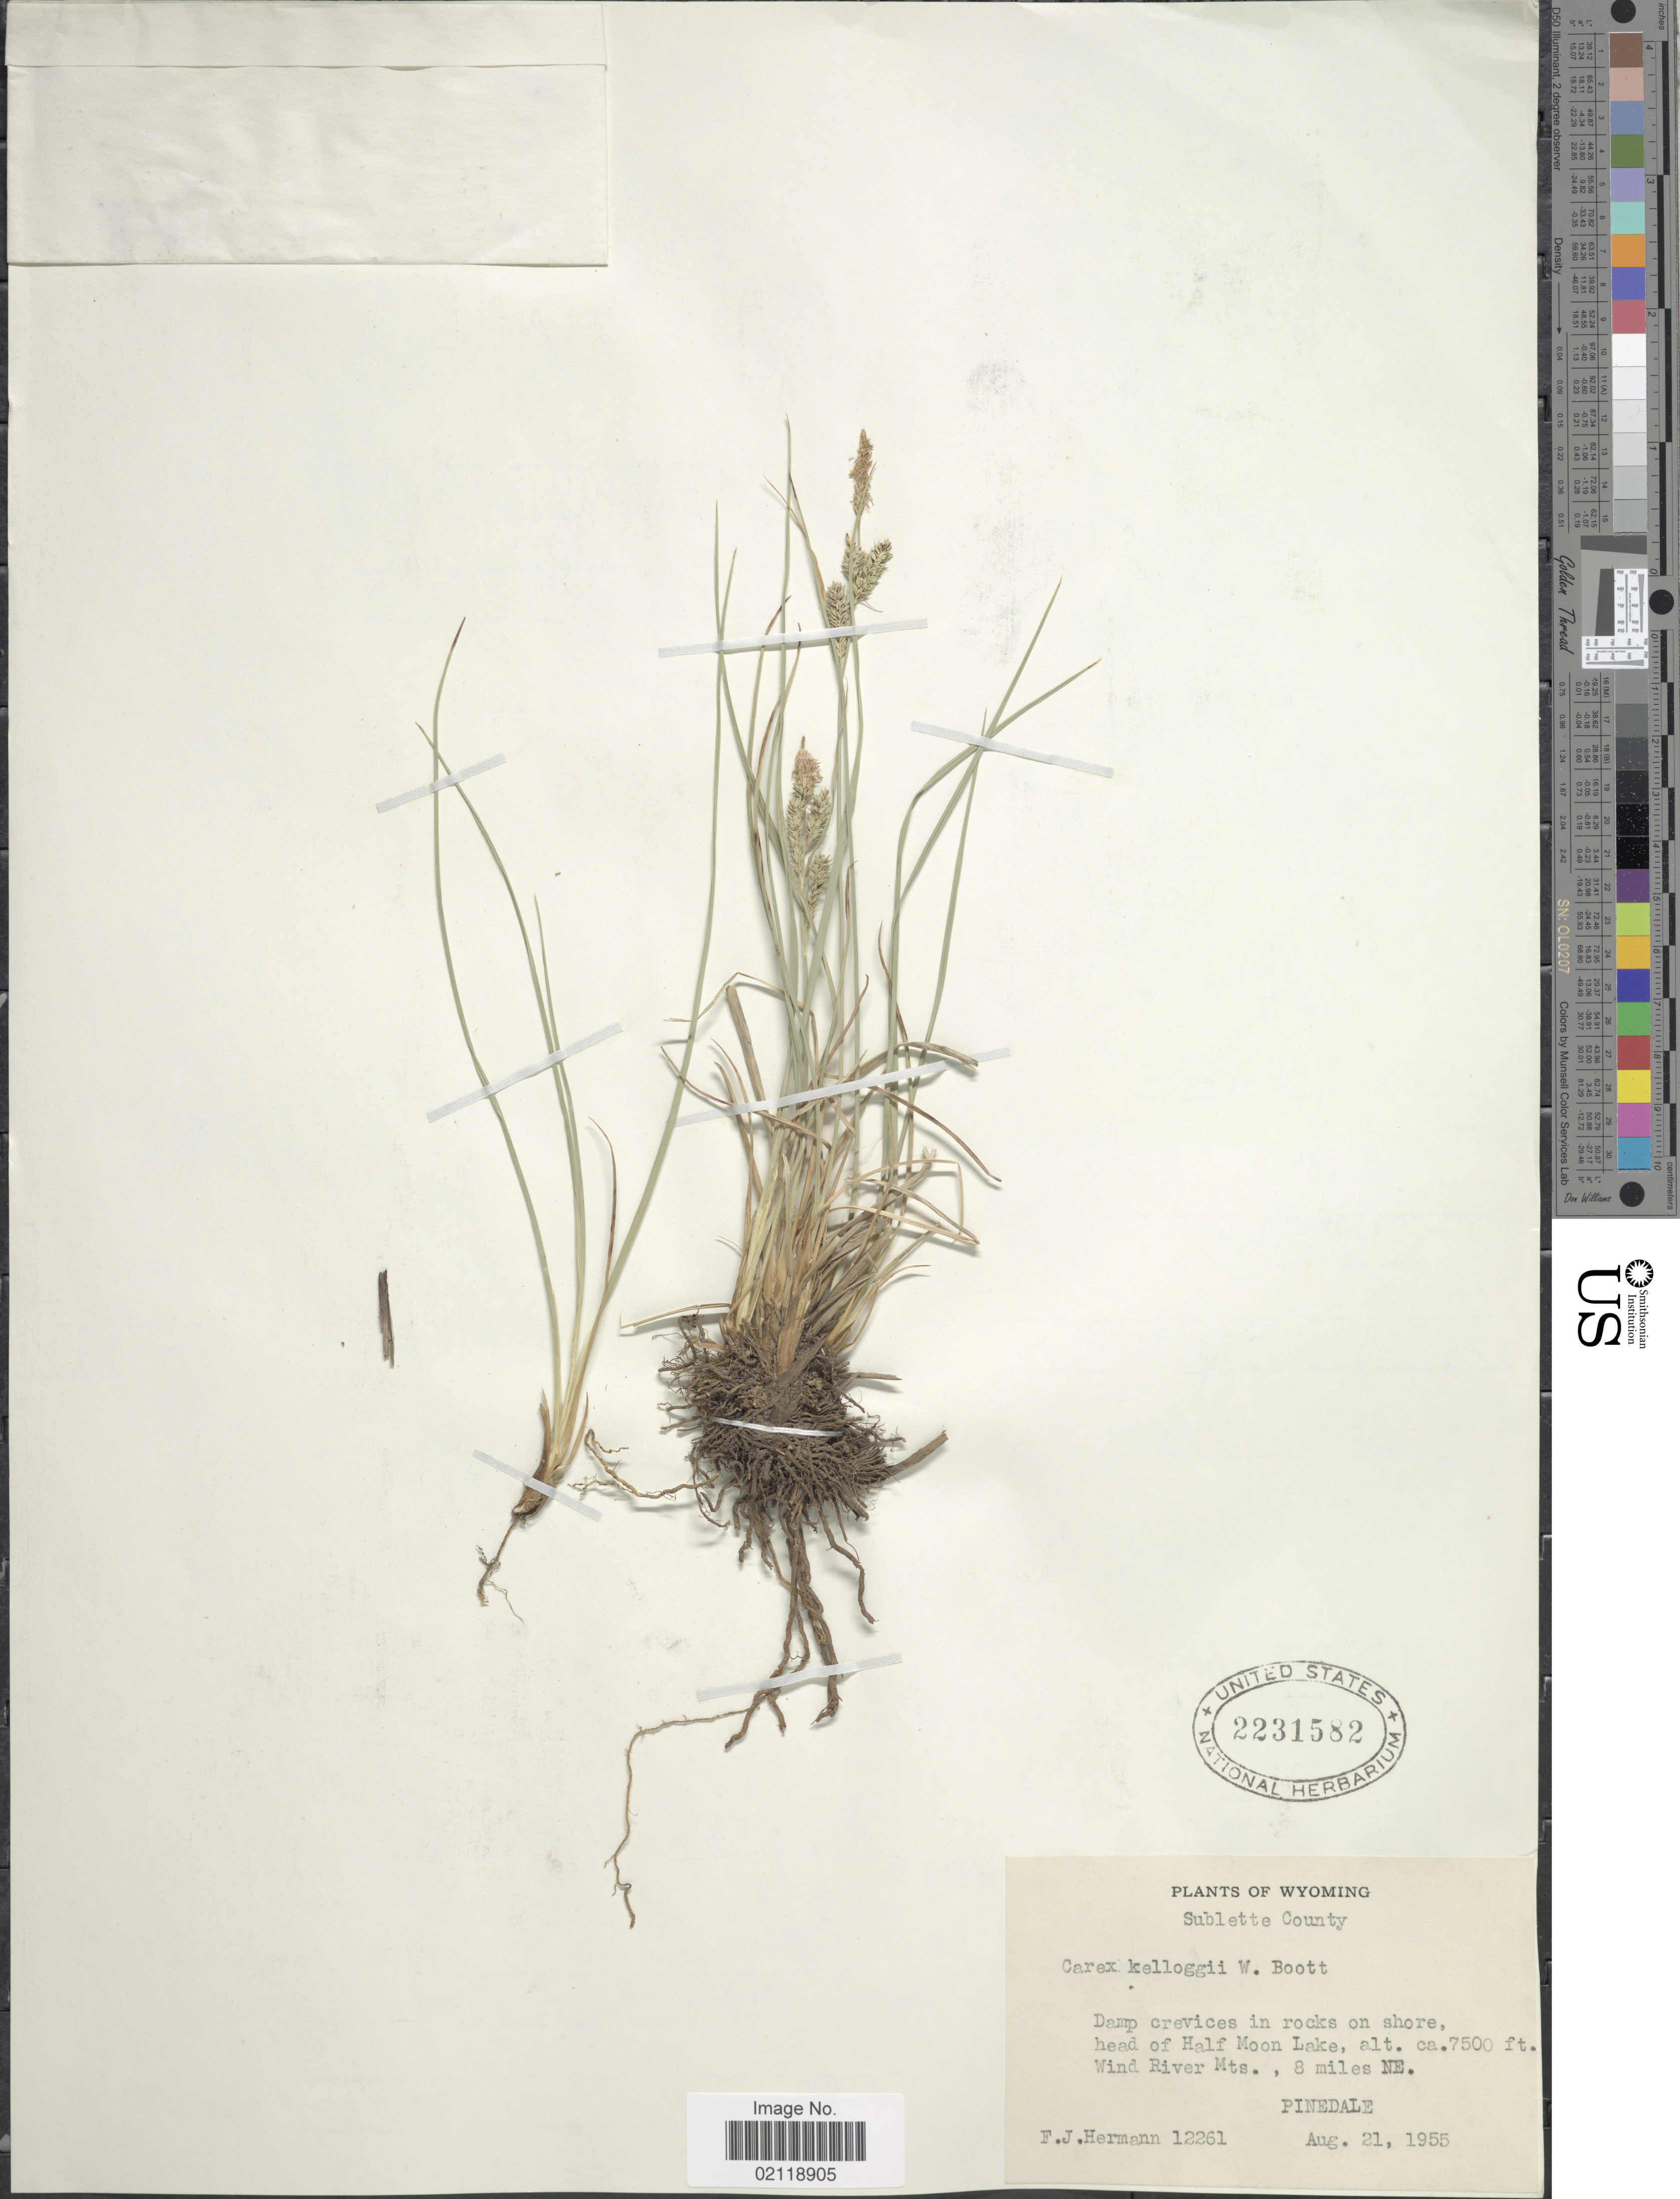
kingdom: Plantae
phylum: Tracheophyta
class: Liliopsida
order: Poales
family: Cyperaceae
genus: Carex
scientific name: Carex kelloggii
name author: W. Boott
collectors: F. J. Hermann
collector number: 12261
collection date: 1955-08-21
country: United States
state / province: Wyoming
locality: Sublette County, damp crevices in rocks on shore, head of Half Moon Lake, Wind River Mts., 8 miles NE Pinedale.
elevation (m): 2286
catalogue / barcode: US 2231582